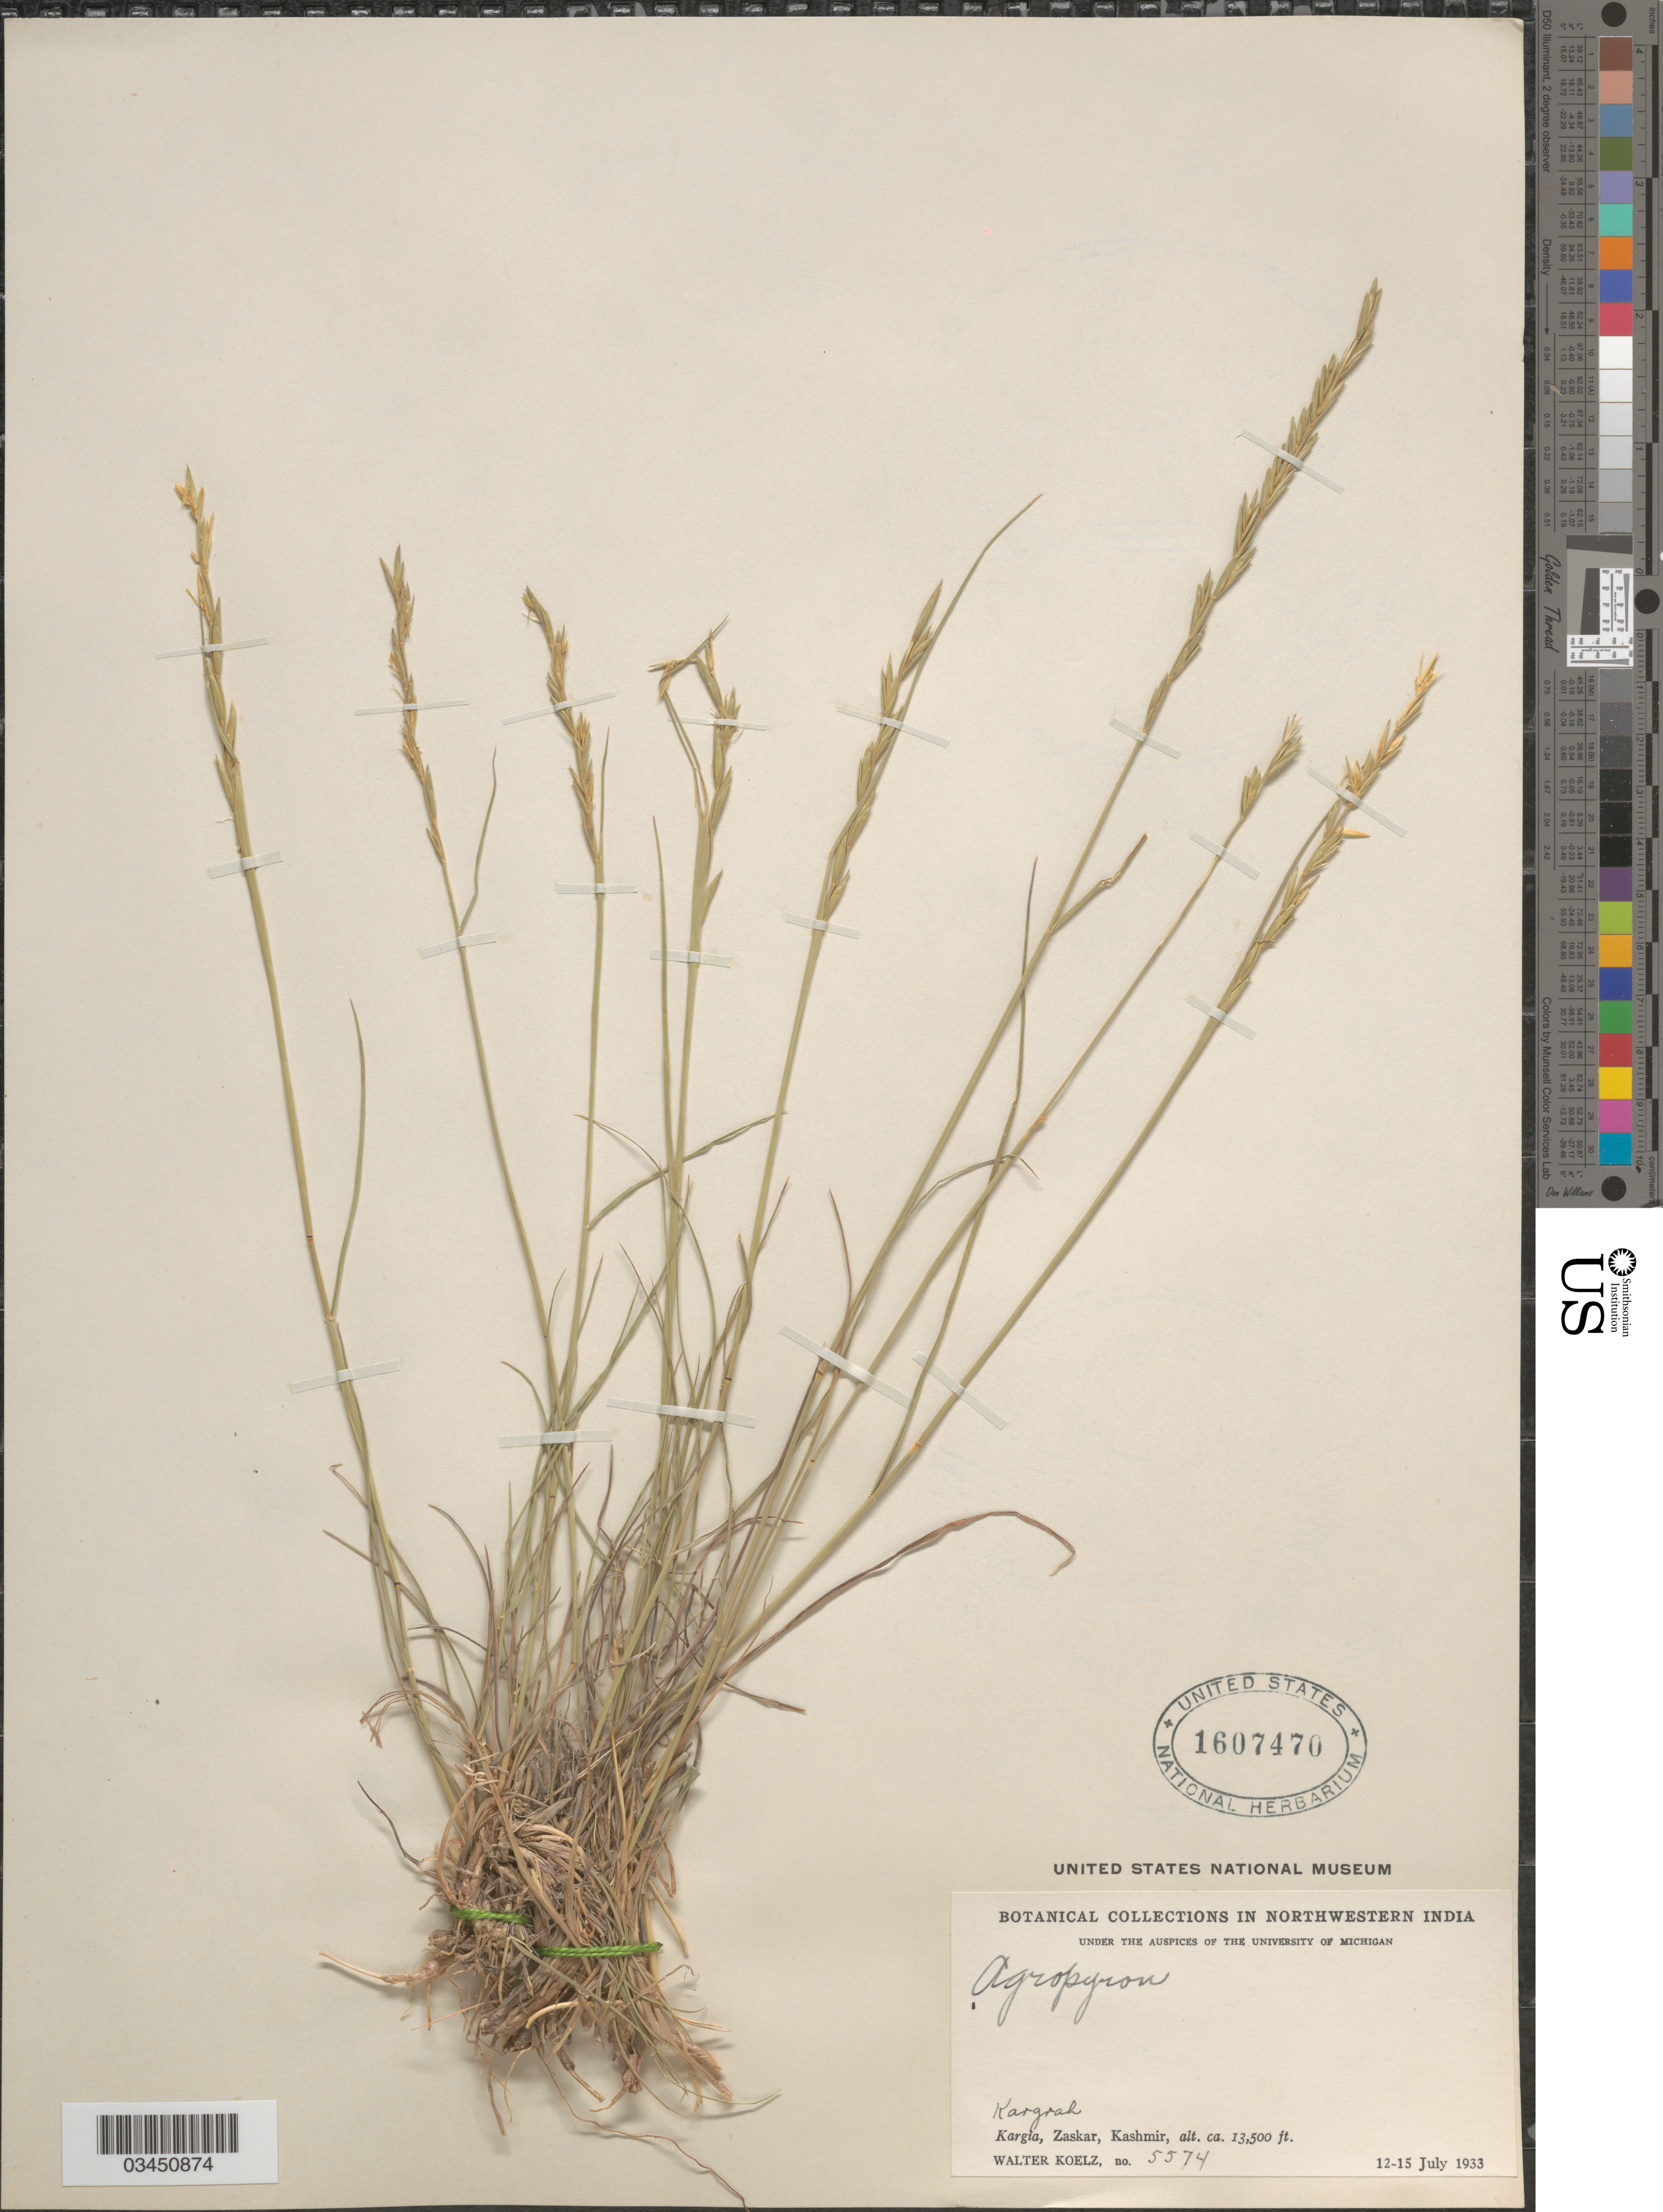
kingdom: Plantae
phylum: Tracheophyta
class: Liliopsida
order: Poales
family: Poaceae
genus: Elymus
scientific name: Elymus sp.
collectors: W. N. Koelz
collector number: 5574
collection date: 1933-07-12/1933-07-15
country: India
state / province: Jammu and Kashmir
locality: Northwestern India. Kargrah. Kargia, Zaskar, Kashmir.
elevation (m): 4115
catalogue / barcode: US 1607470